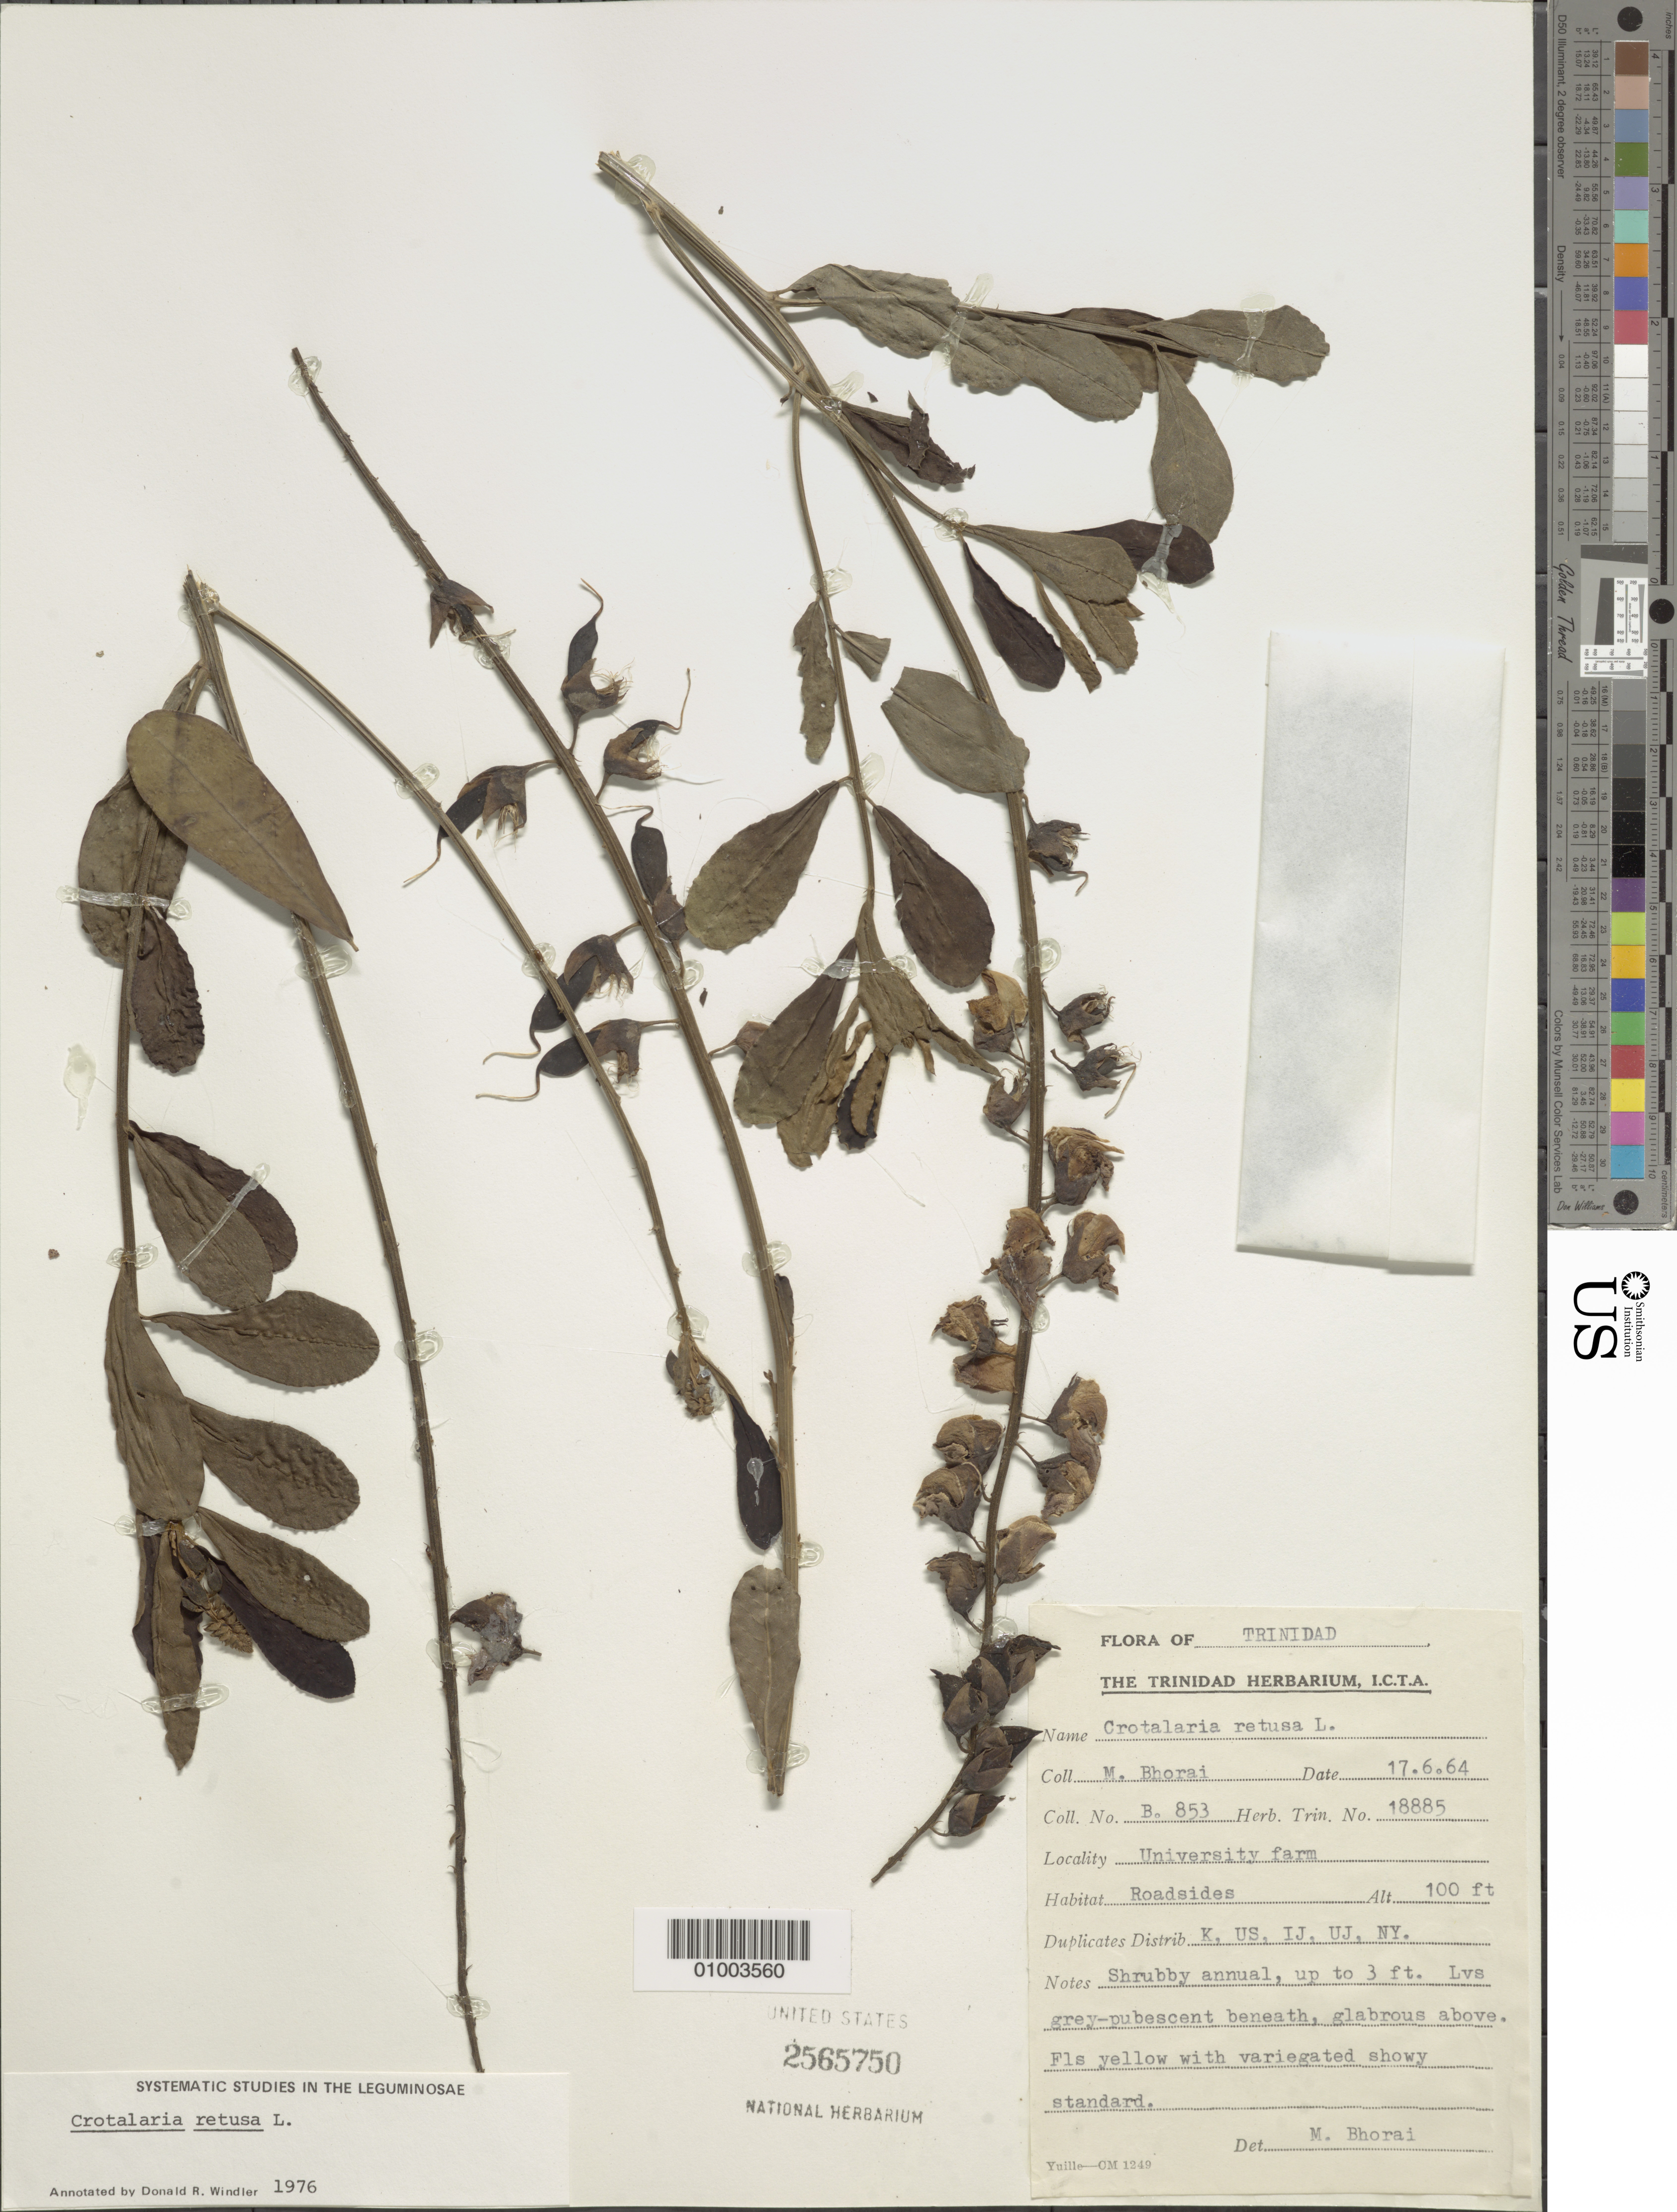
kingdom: Plantae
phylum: Tracheophyta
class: Magnoliopsida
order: Fabales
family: Fabaceae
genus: Crotalaria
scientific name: Crotalaria retusa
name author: L.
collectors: M. Bhorai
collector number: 853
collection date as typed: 17 Jun 1964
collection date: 1964-06-17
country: Trinidad and Tobago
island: Trinidad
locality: University Farm. Roadsides. Shrubby annual, up to 3 ft. Leaves grey-pubescent beneath, glabrous above. Flowers yellow with variegated showy standard.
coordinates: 0 N, 0 E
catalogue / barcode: US 2565750